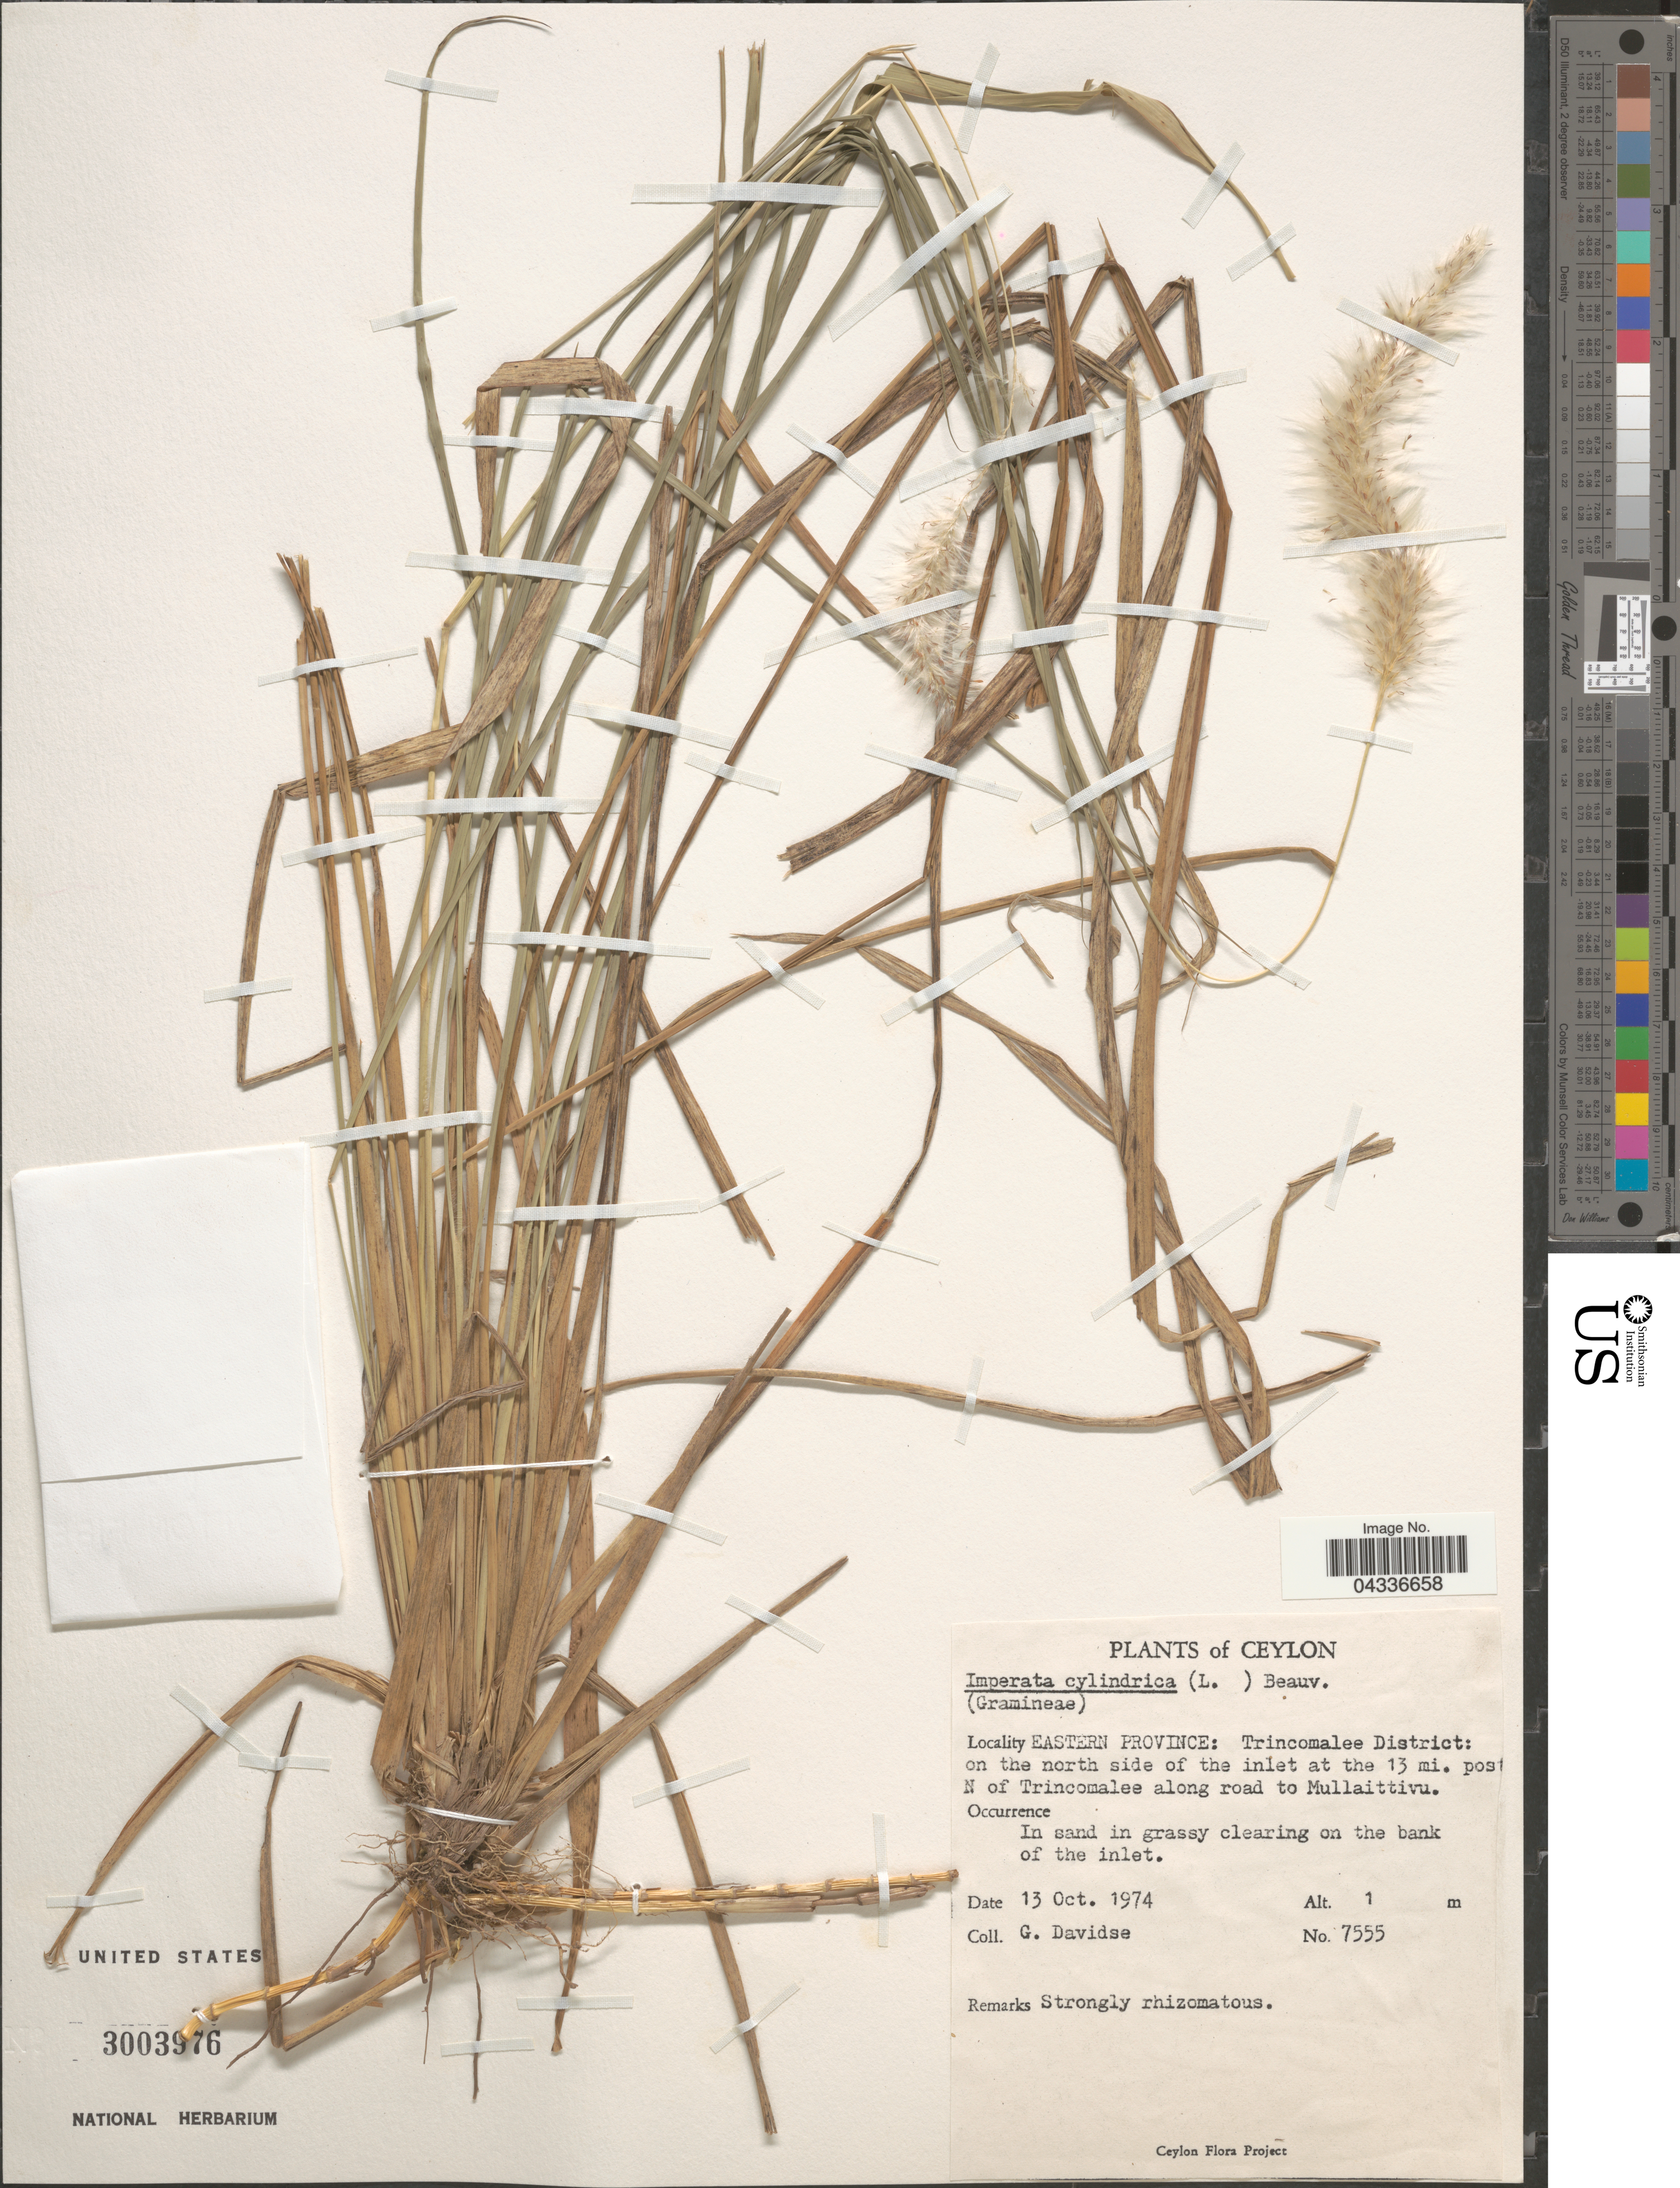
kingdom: Plantae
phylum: Tracheophyta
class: Liliopsida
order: Poales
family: Poaceae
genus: Imperata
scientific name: Imperata cylindrica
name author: (L.) P. Beauv.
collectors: G. Davidse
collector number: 7555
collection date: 1974-10-13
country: Sri Lanka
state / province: Eastern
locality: Ceylon. Trincomalee District: on the north side of the inlet at the 13 mi. post [interpreted] N of Trincomalee along road to Mullaittivu.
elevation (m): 1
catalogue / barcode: US 3003976